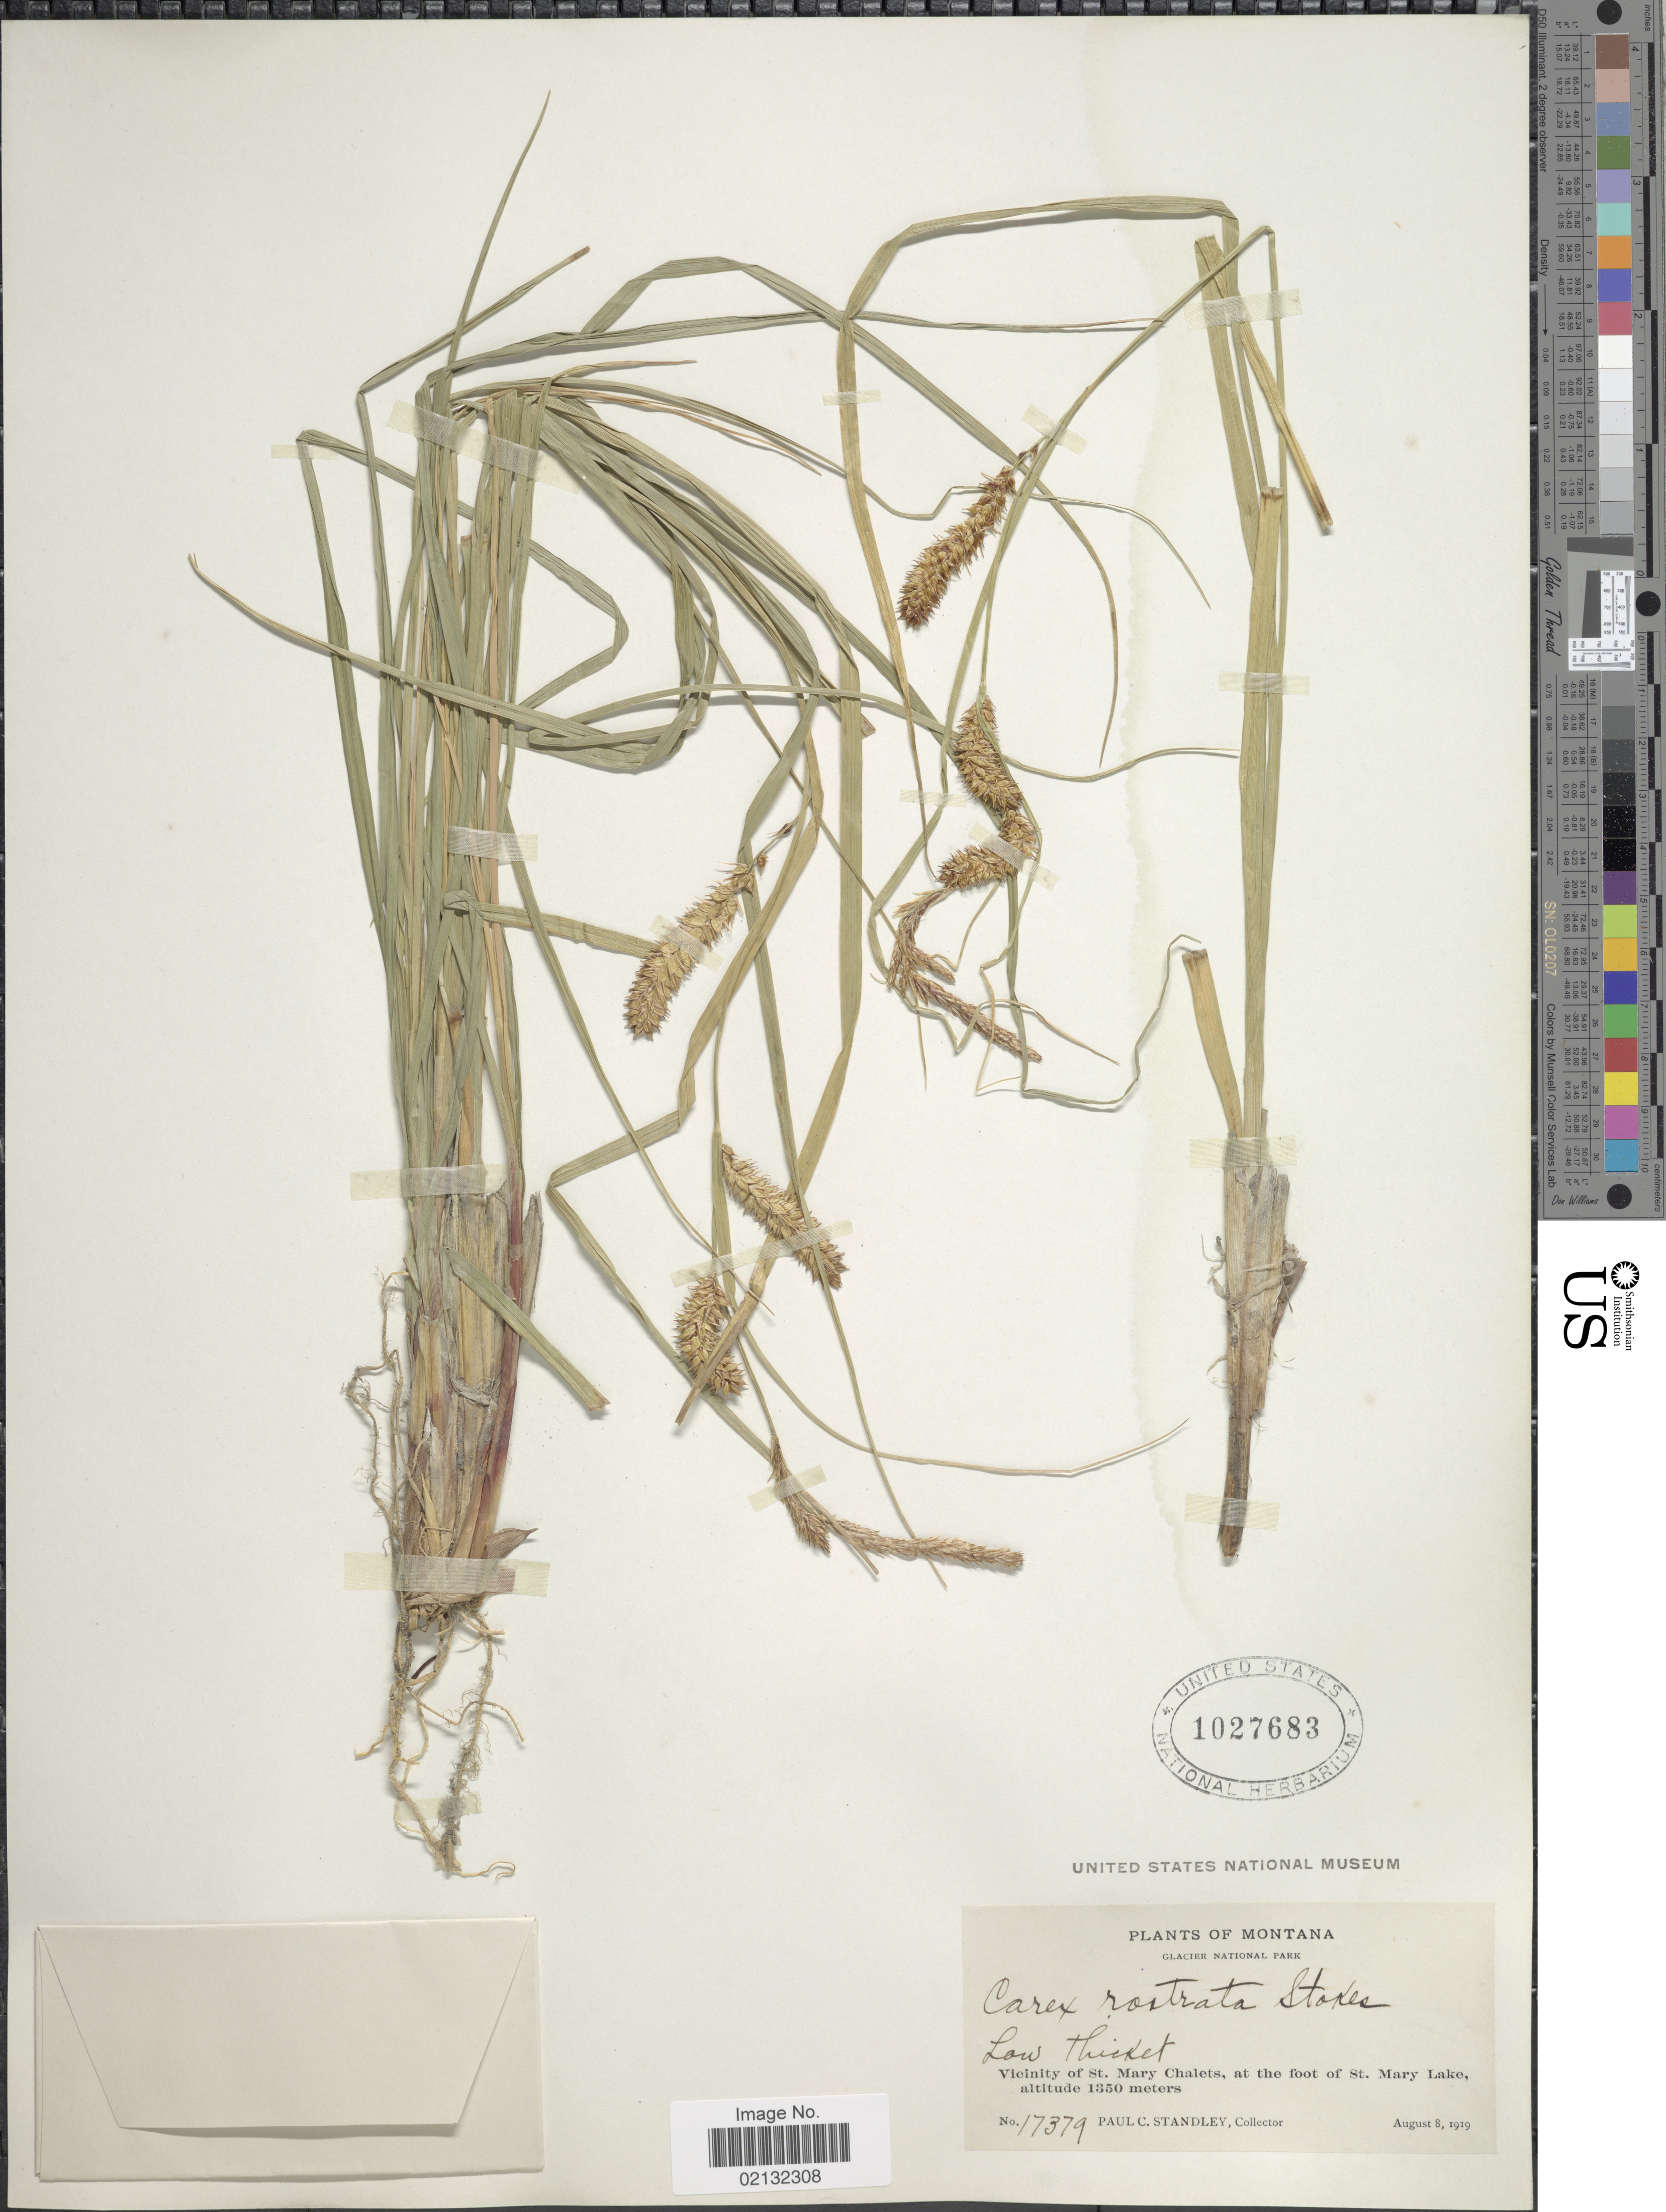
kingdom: Plantae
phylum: Tracheophyta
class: Liliopsida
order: Poales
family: Cyperaceae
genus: Carex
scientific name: Carex rostrata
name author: Stokes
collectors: P. C. Standley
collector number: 17379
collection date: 1919-08-08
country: United States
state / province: Montana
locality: Low thicket, vicinity of St. Mary Chalets, at the foot of St. Mary Lake, Glacier National Park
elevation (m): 1350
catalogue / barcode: US 1027683